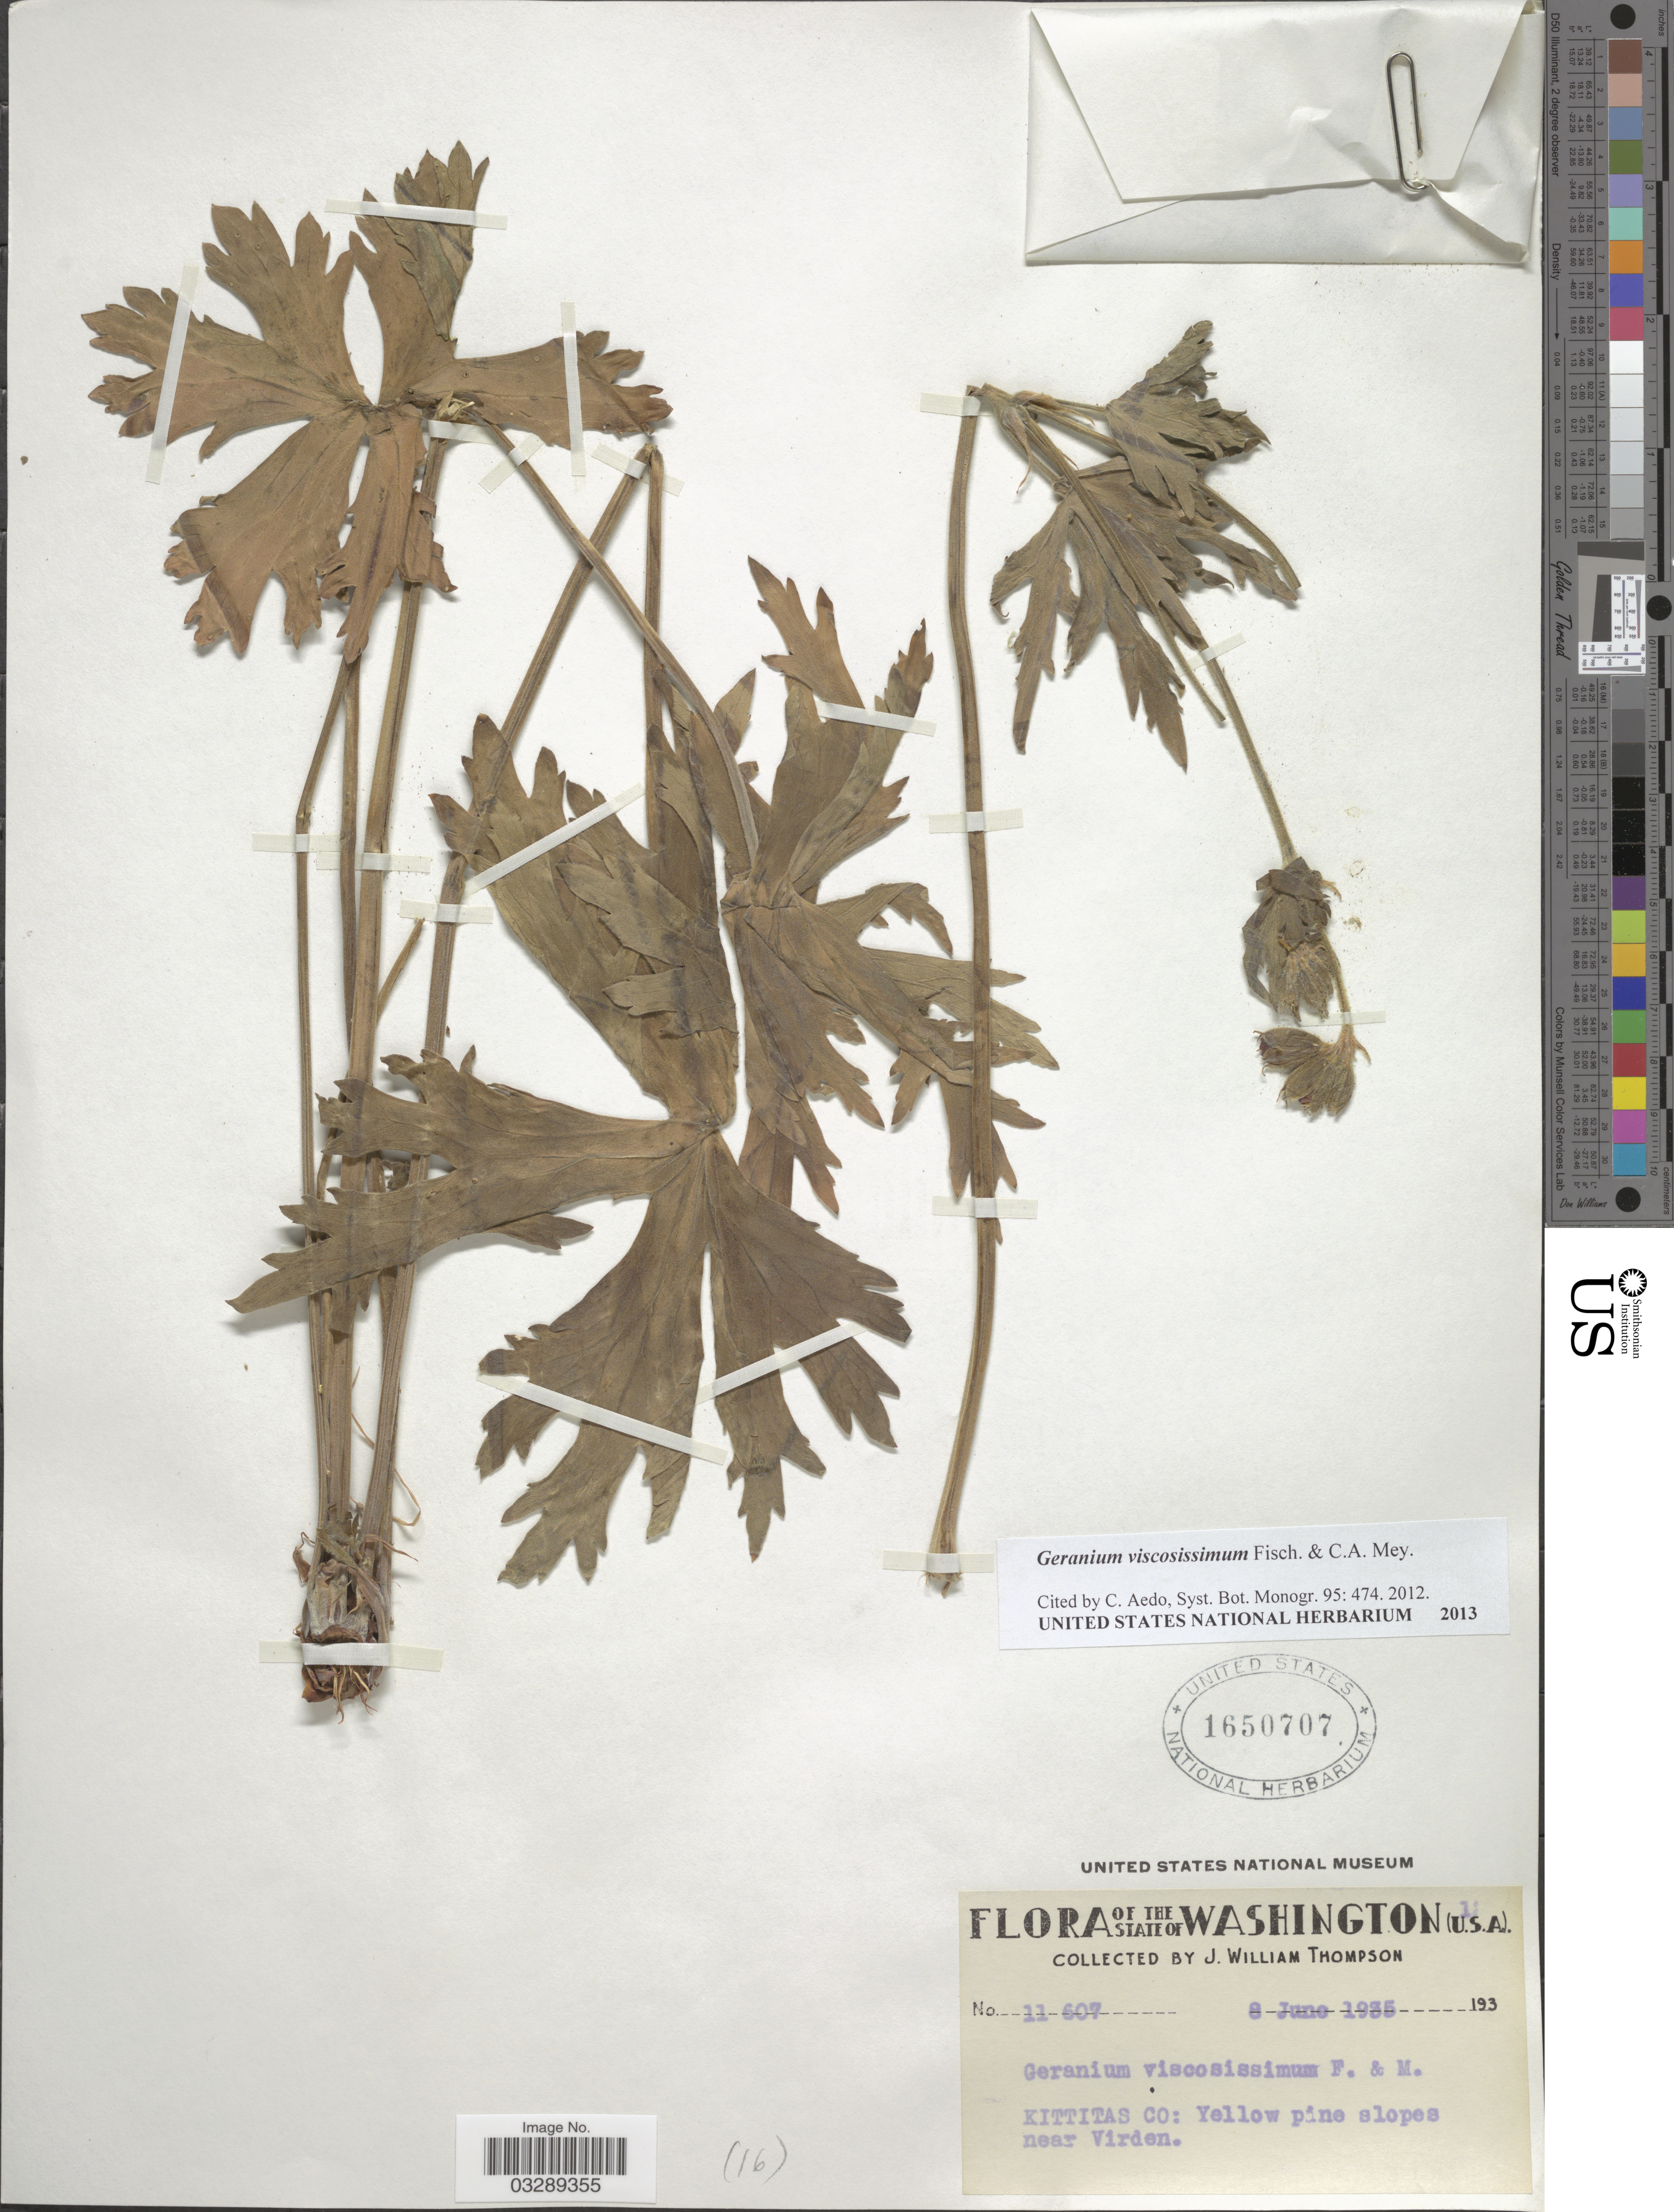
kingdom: Plantae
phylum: Tracheophyta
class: Magnoliopsida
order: Geraniales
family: Geraniaceae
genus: Geranium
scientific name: Geranium viscosissimum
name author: Fisch. & C.A. Mey.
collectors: J. W. Thompson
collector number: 11607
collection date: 1935-06-08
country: United States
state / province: Washington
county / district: Kittitas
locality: Kittitas Co: Yellow pine slopes near Virden.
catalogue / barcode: US 1650707